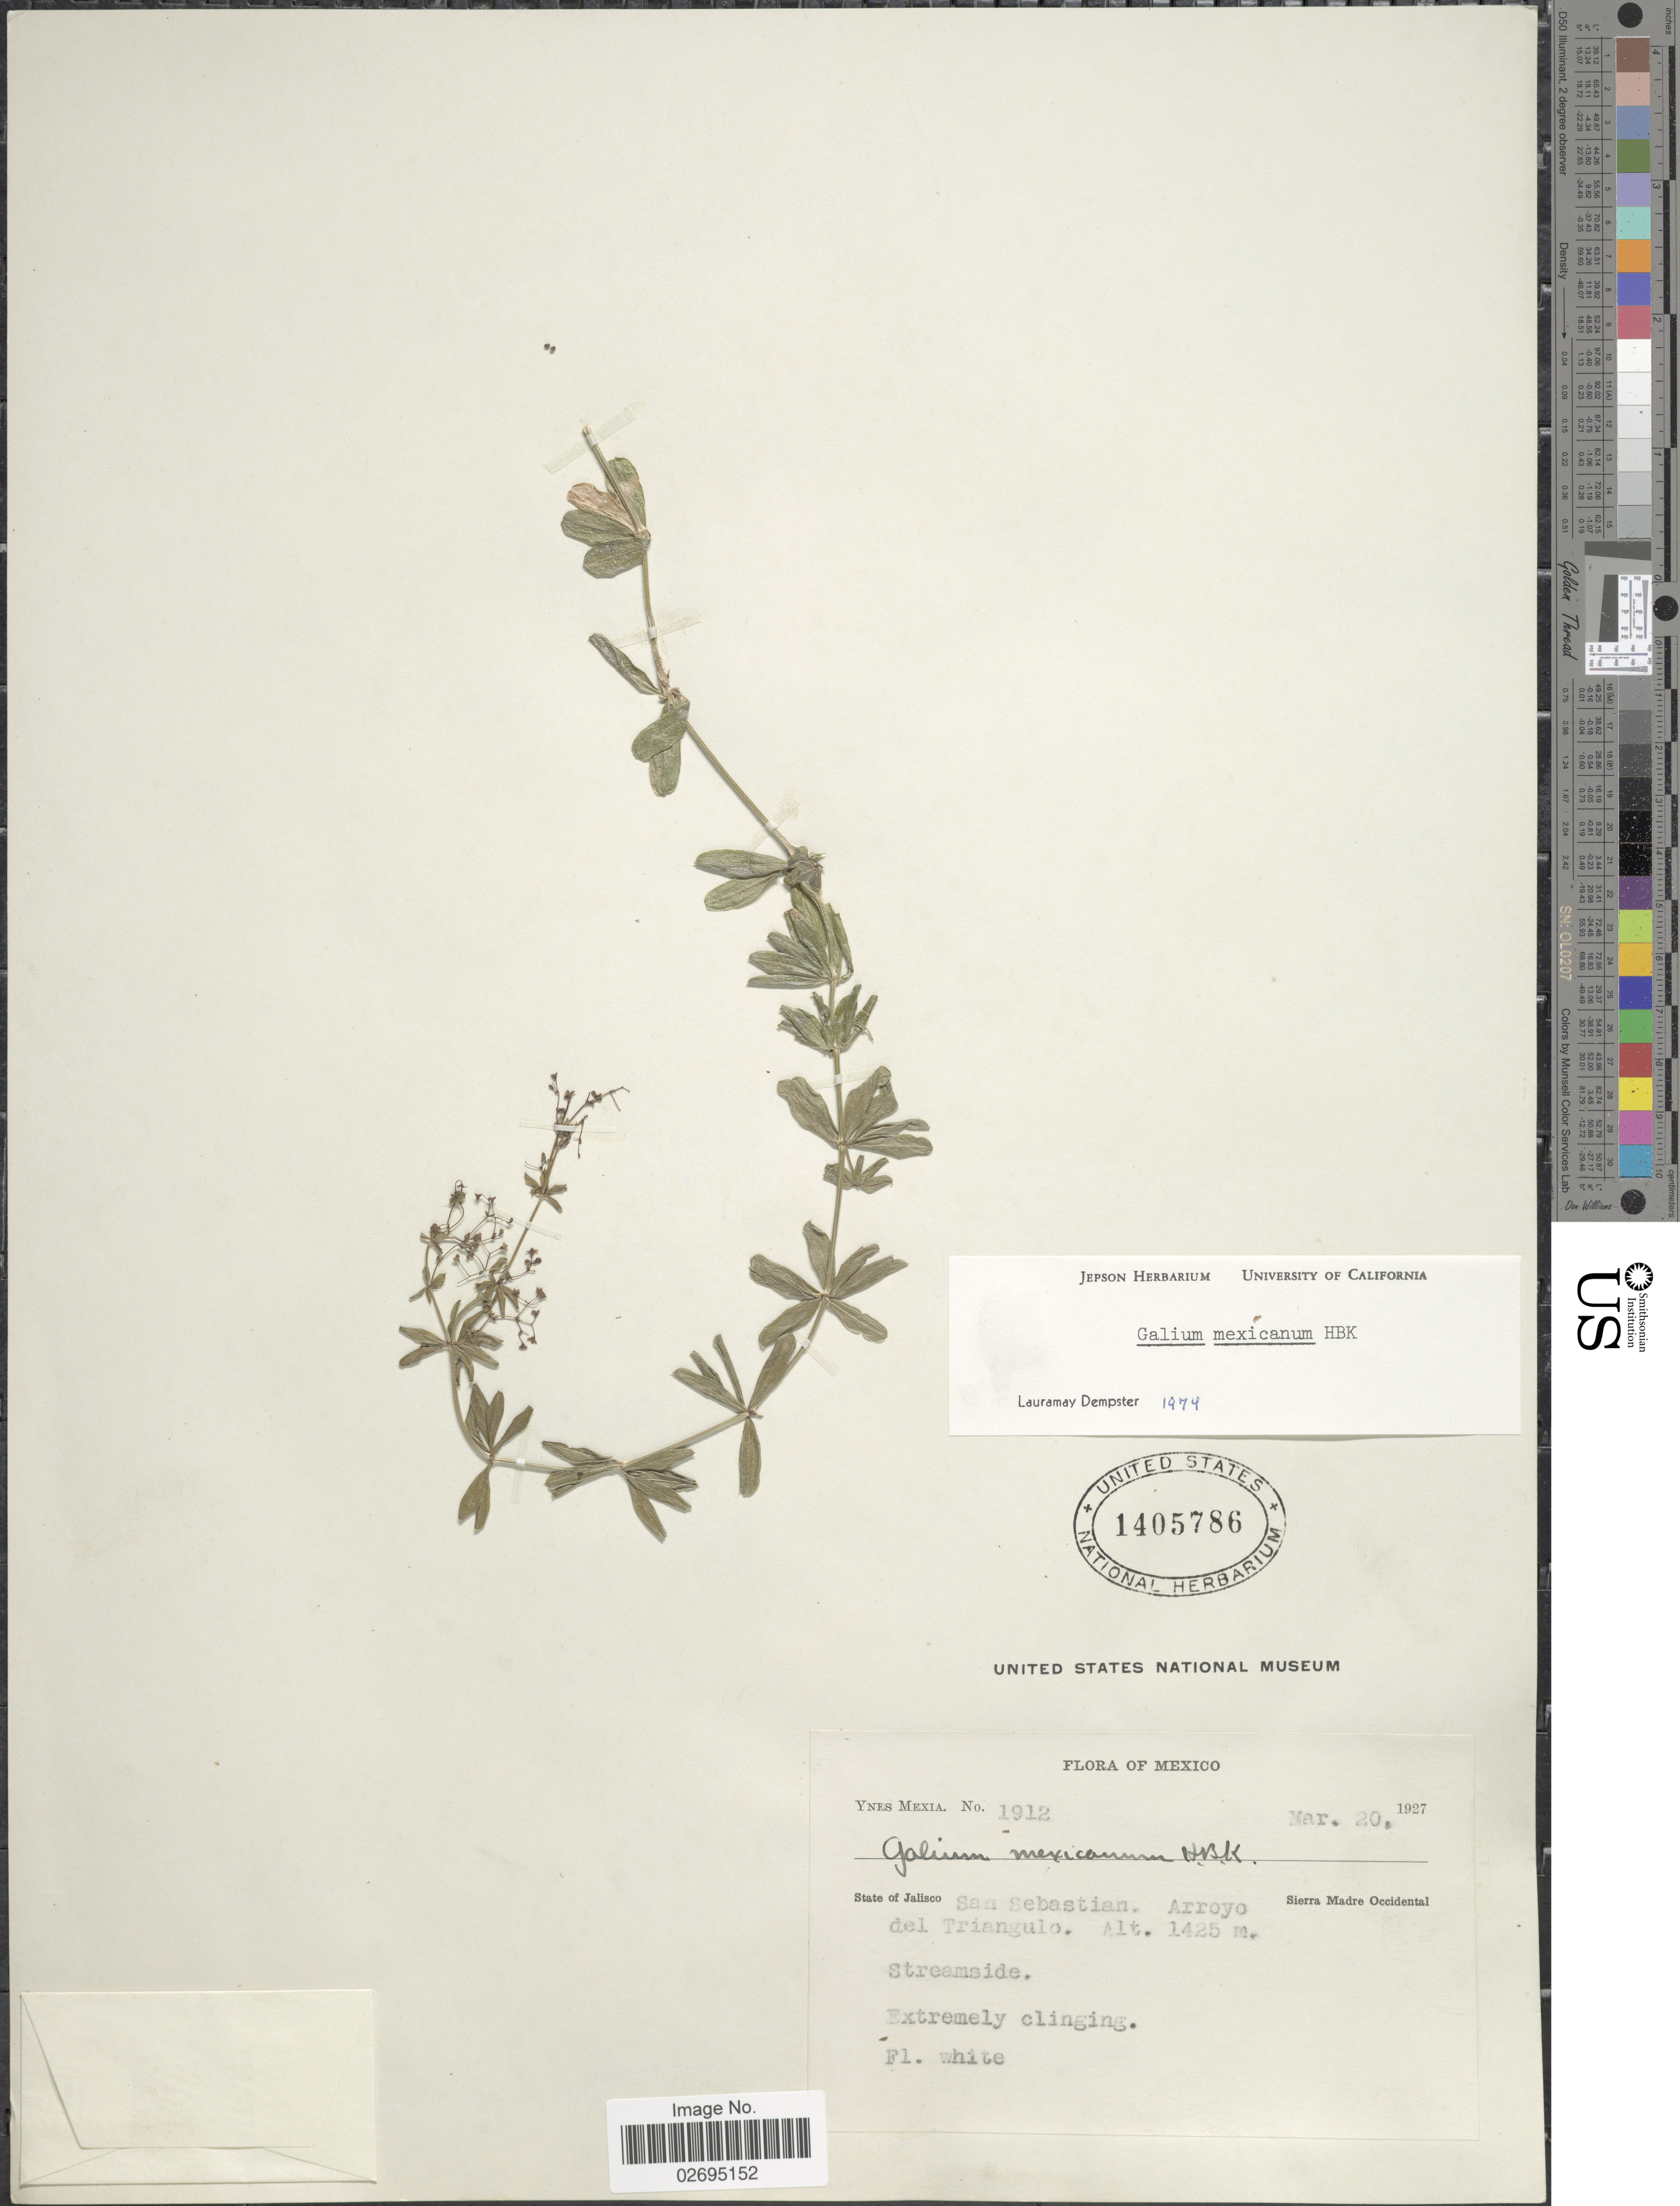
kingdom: Plantae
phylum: Tracheophyta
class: Magnoliopsida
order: Gentianales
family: Rubiaceae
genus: Galium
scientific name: Galium mexicanum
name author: Kunth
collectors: Y. Mexia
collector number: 1912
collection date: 1927-03-20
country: Mexico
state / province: Jalisco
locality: San Sebastian. Arroyo del Triangulo. Sierra Madre Occidental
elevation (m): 1425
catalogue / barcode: US 1405786